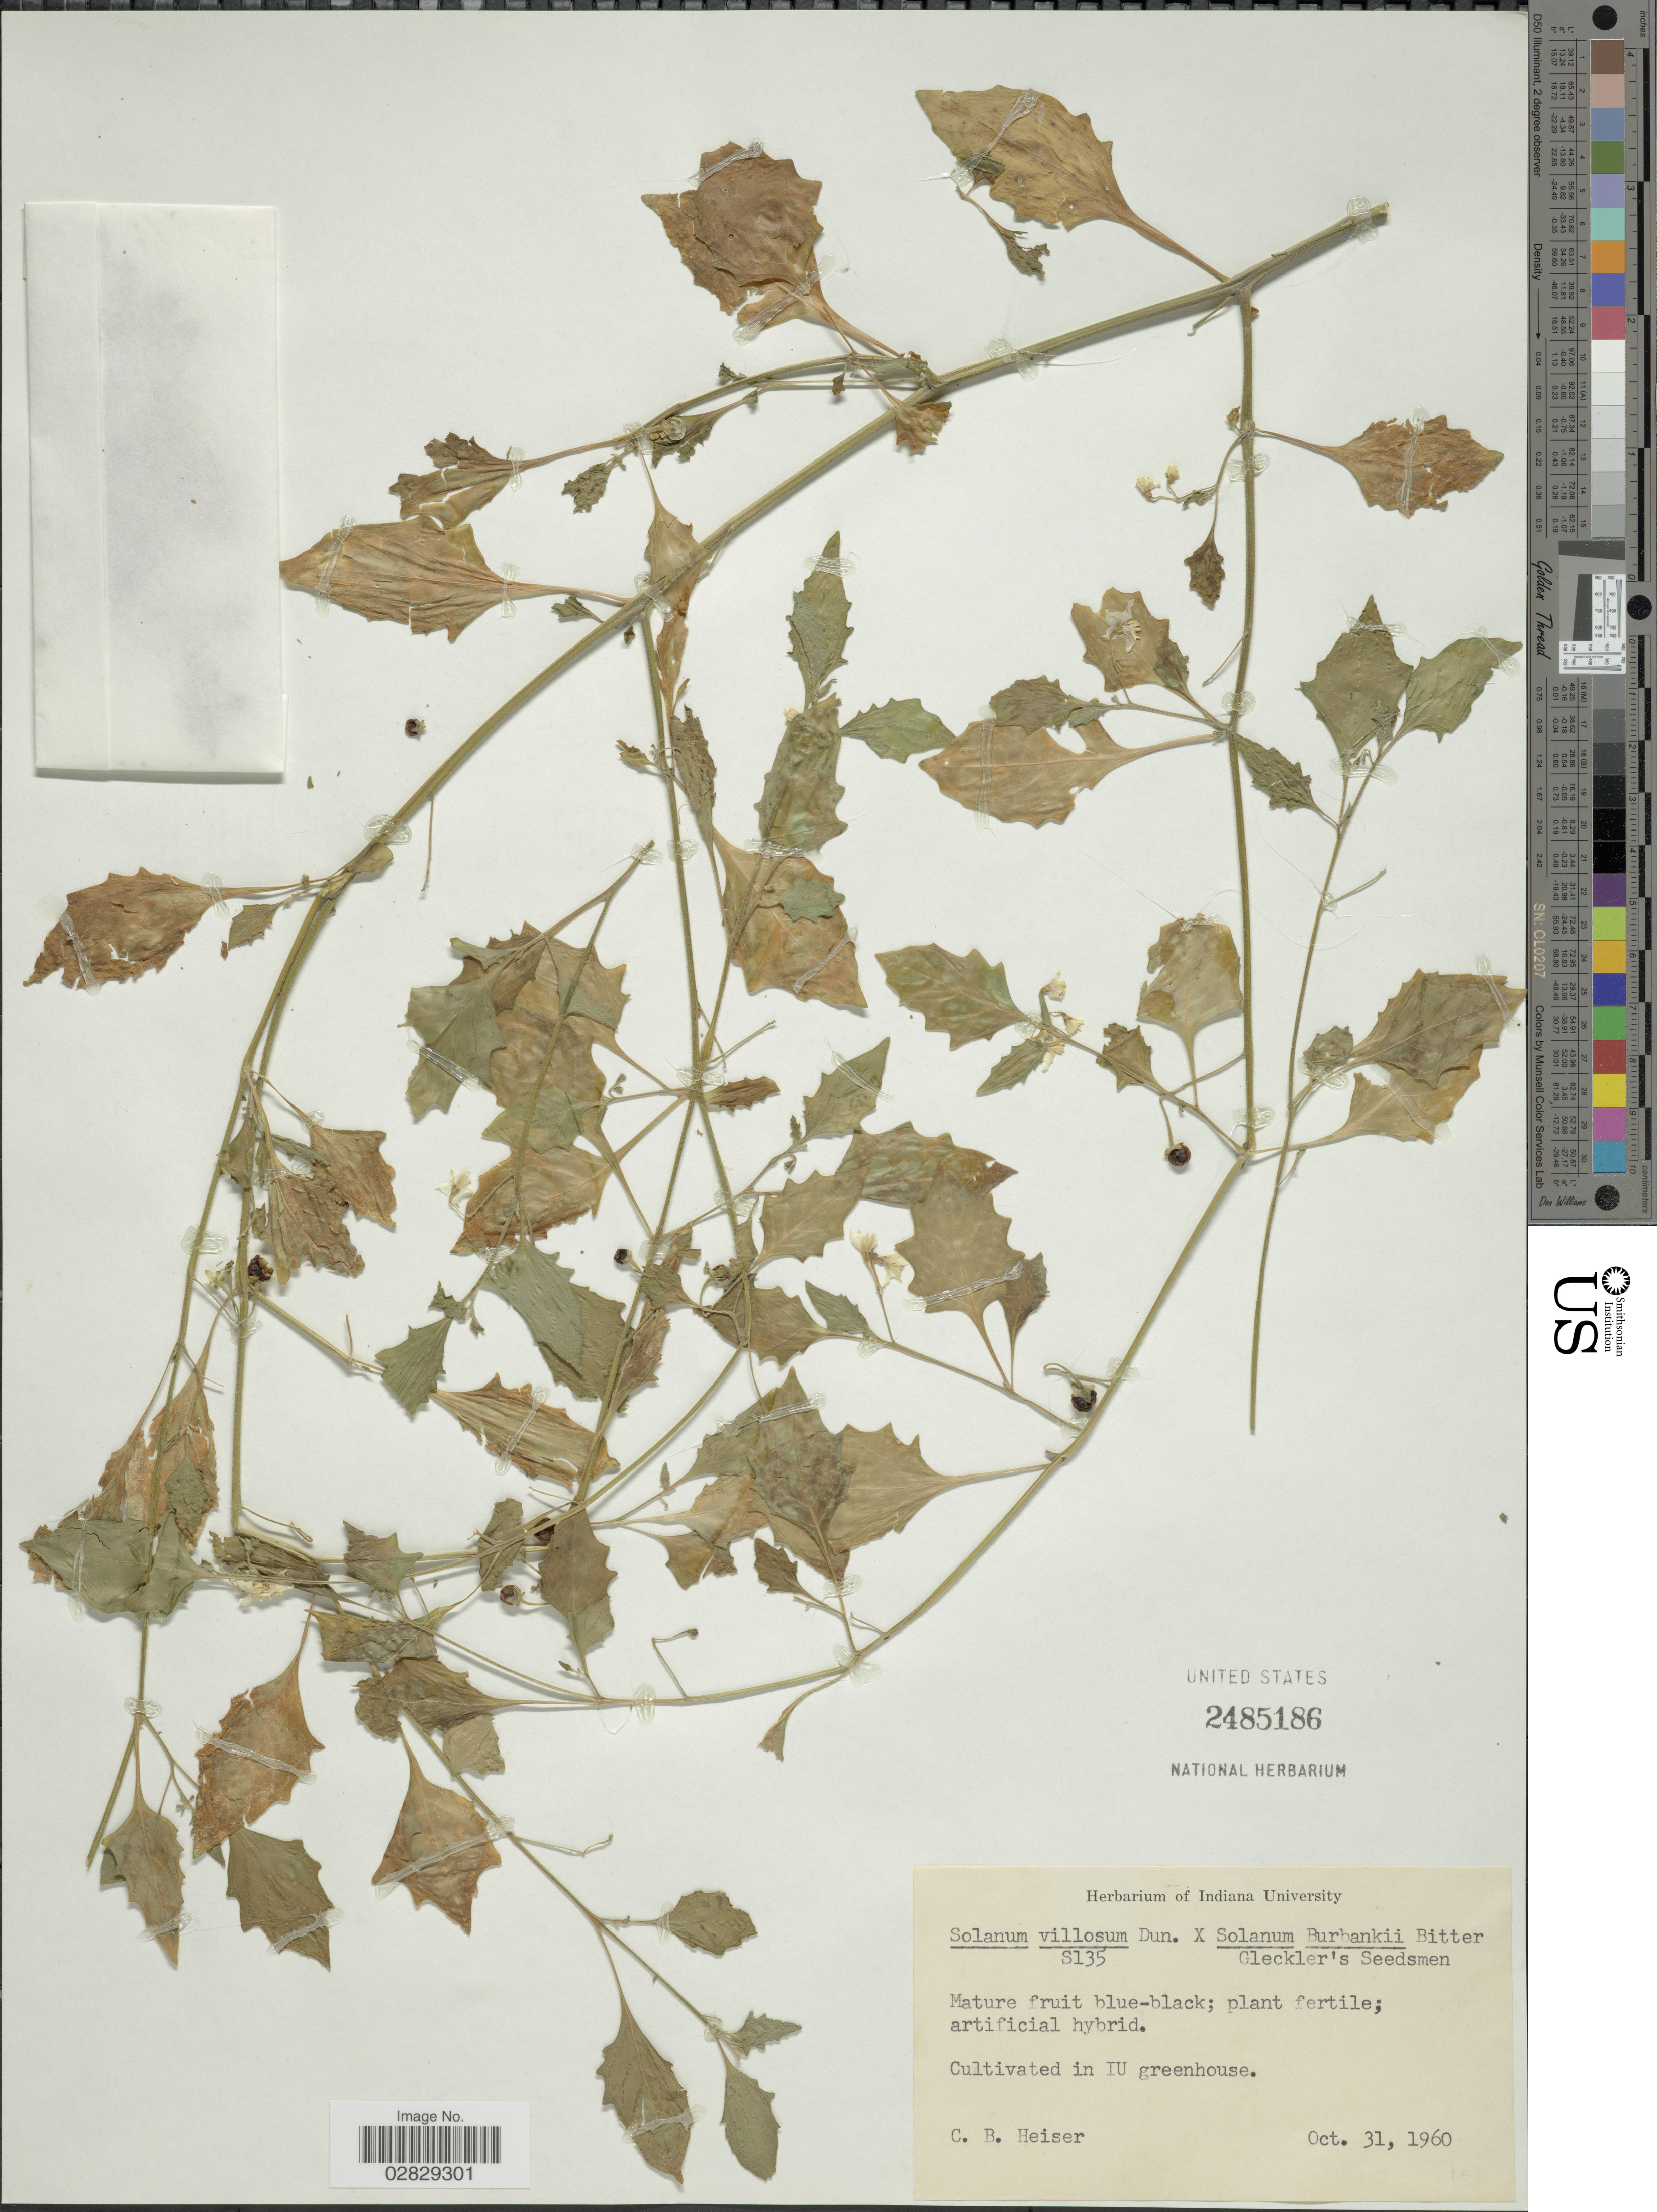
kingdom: Plantae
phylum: Tracheophyta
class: Magnoliopsida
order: Solanales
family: Solanaceae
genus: Solanum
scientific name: Solanum villosum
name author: Mill.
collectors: C. B. Heiser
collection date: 1960-10-31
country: United States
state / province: Indiana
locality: In IU greenhouse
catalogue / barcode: US 2485186